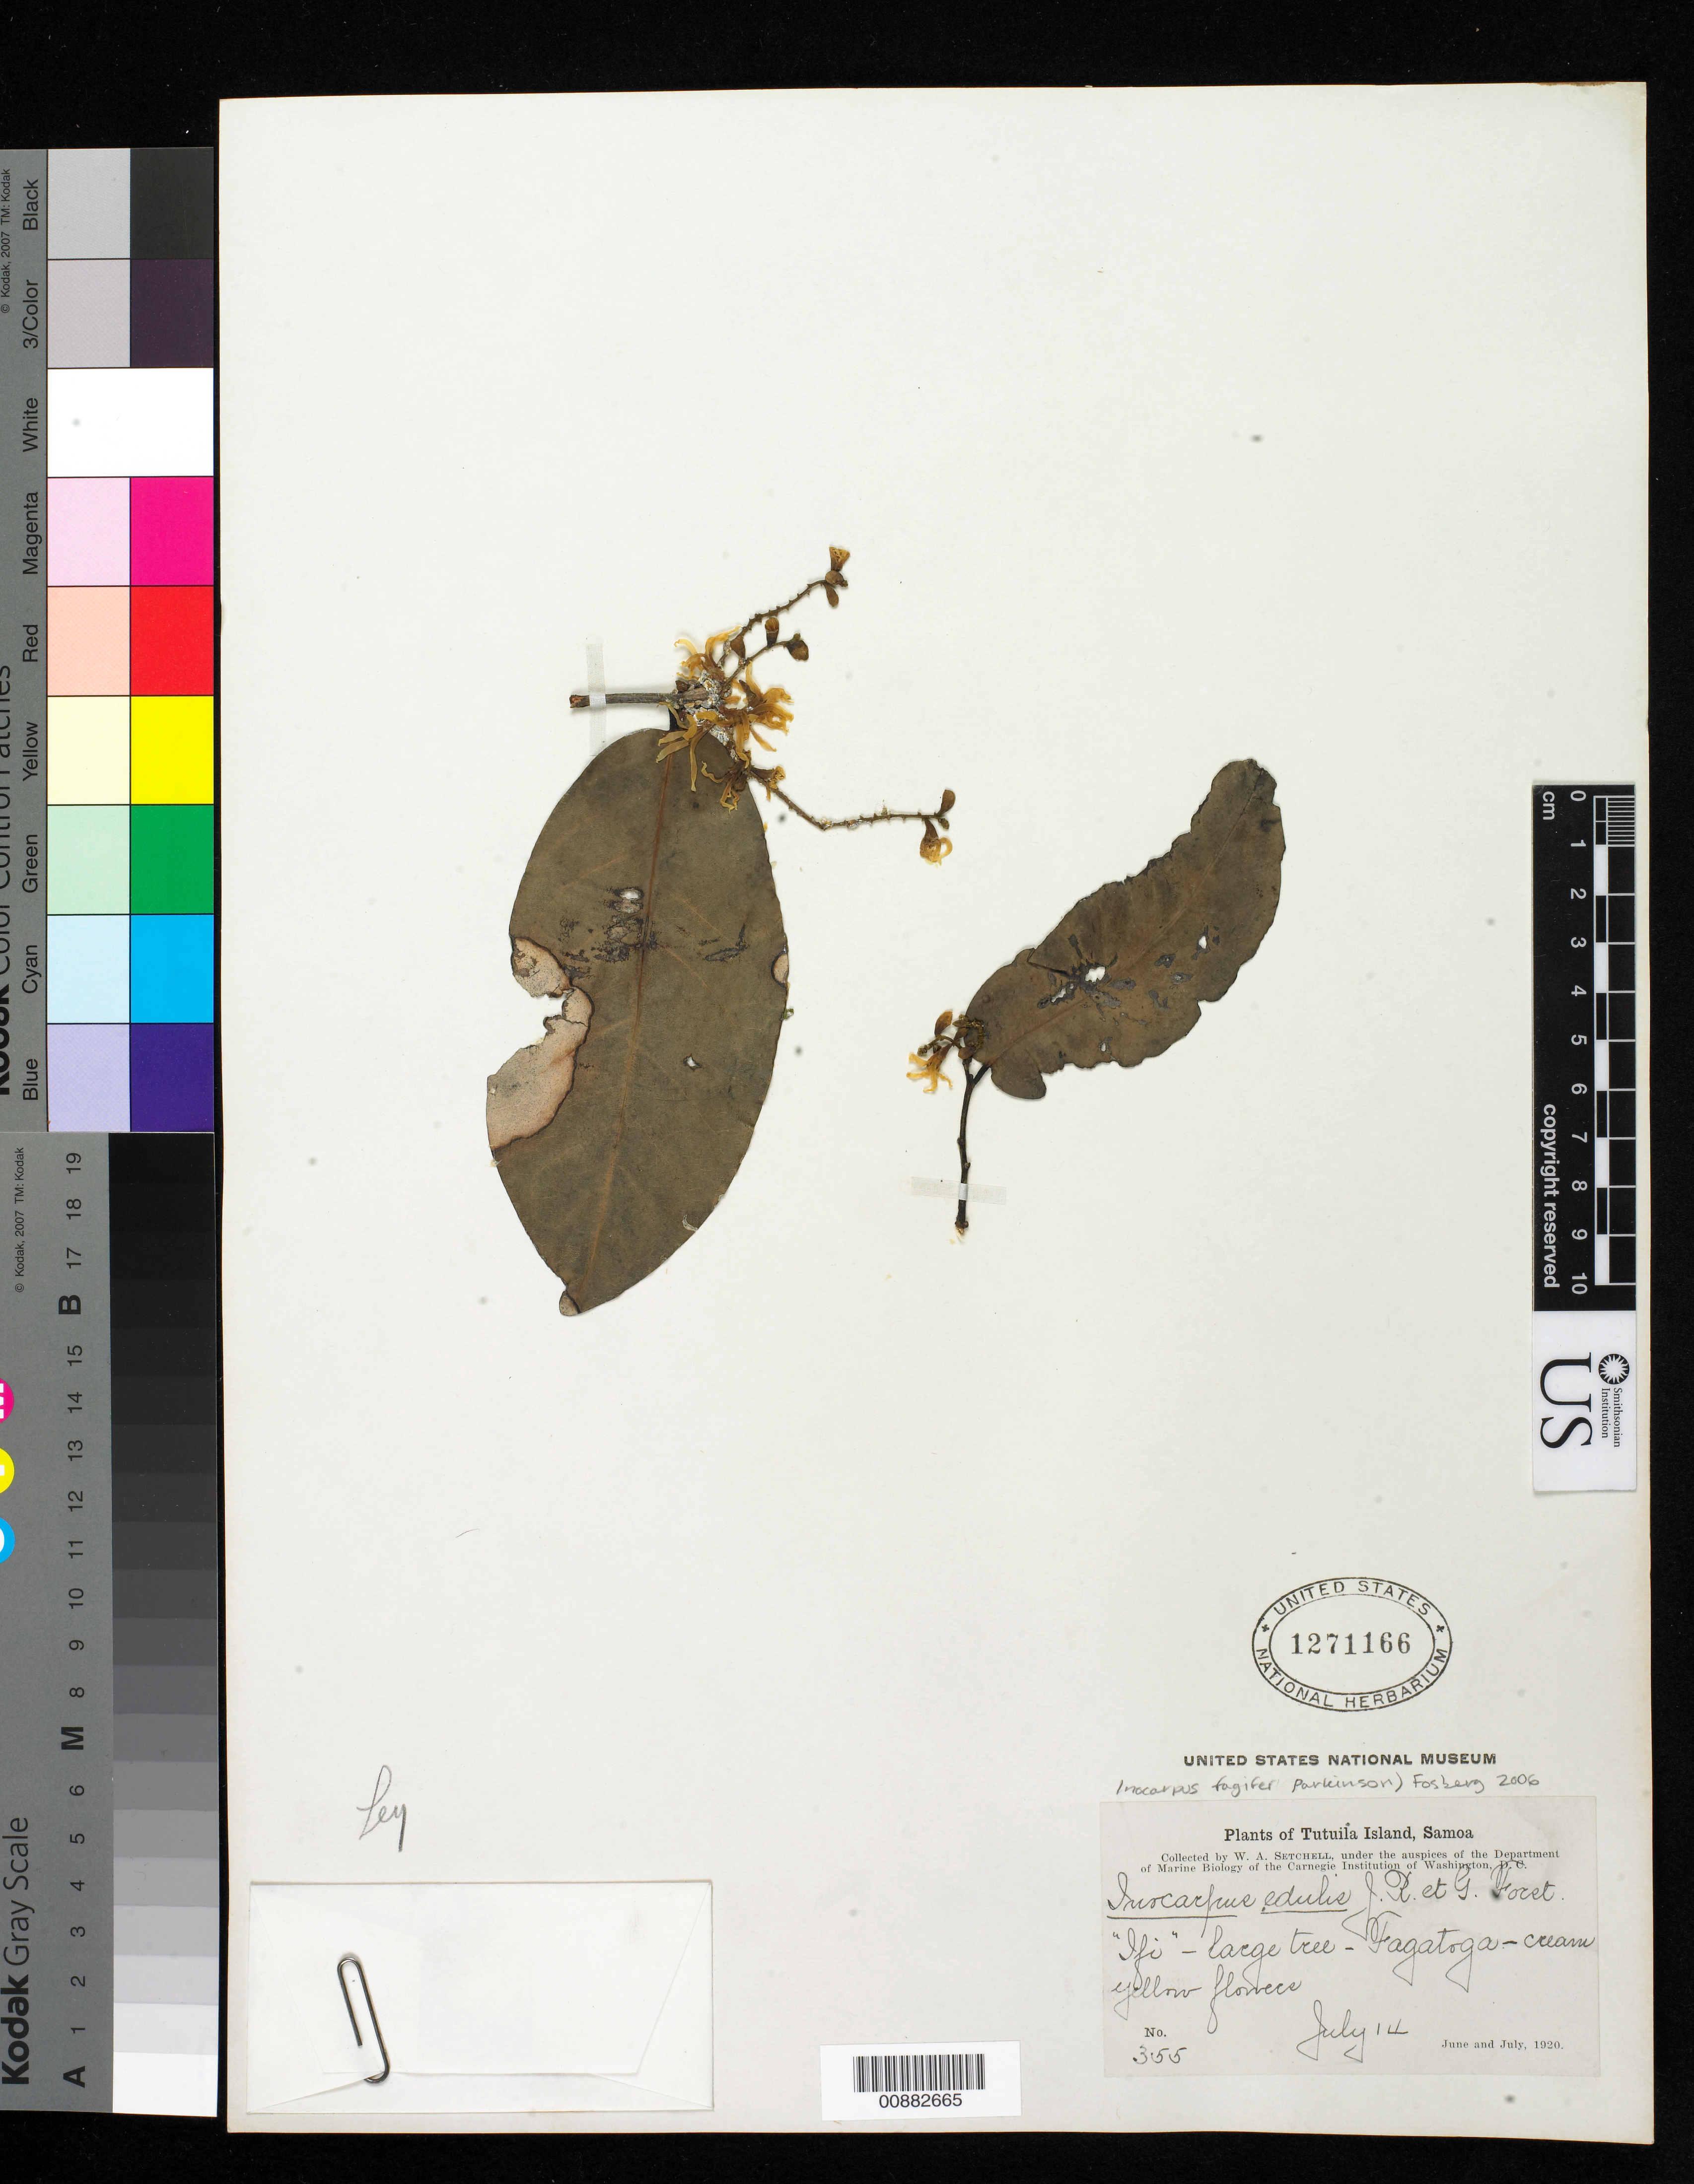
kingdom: Plantae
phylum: Tracheophyta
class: Magnoliopsida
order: Fabales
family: Fabaceae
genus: Inocarpus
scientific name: Inocarpus fagifer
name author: (Parkinson) Fosberg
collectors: W. Setchell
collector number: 355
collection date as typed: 14 Jul 1920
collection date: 1920-07-14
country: American Samoa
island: Tutua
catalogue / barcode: US 1271166